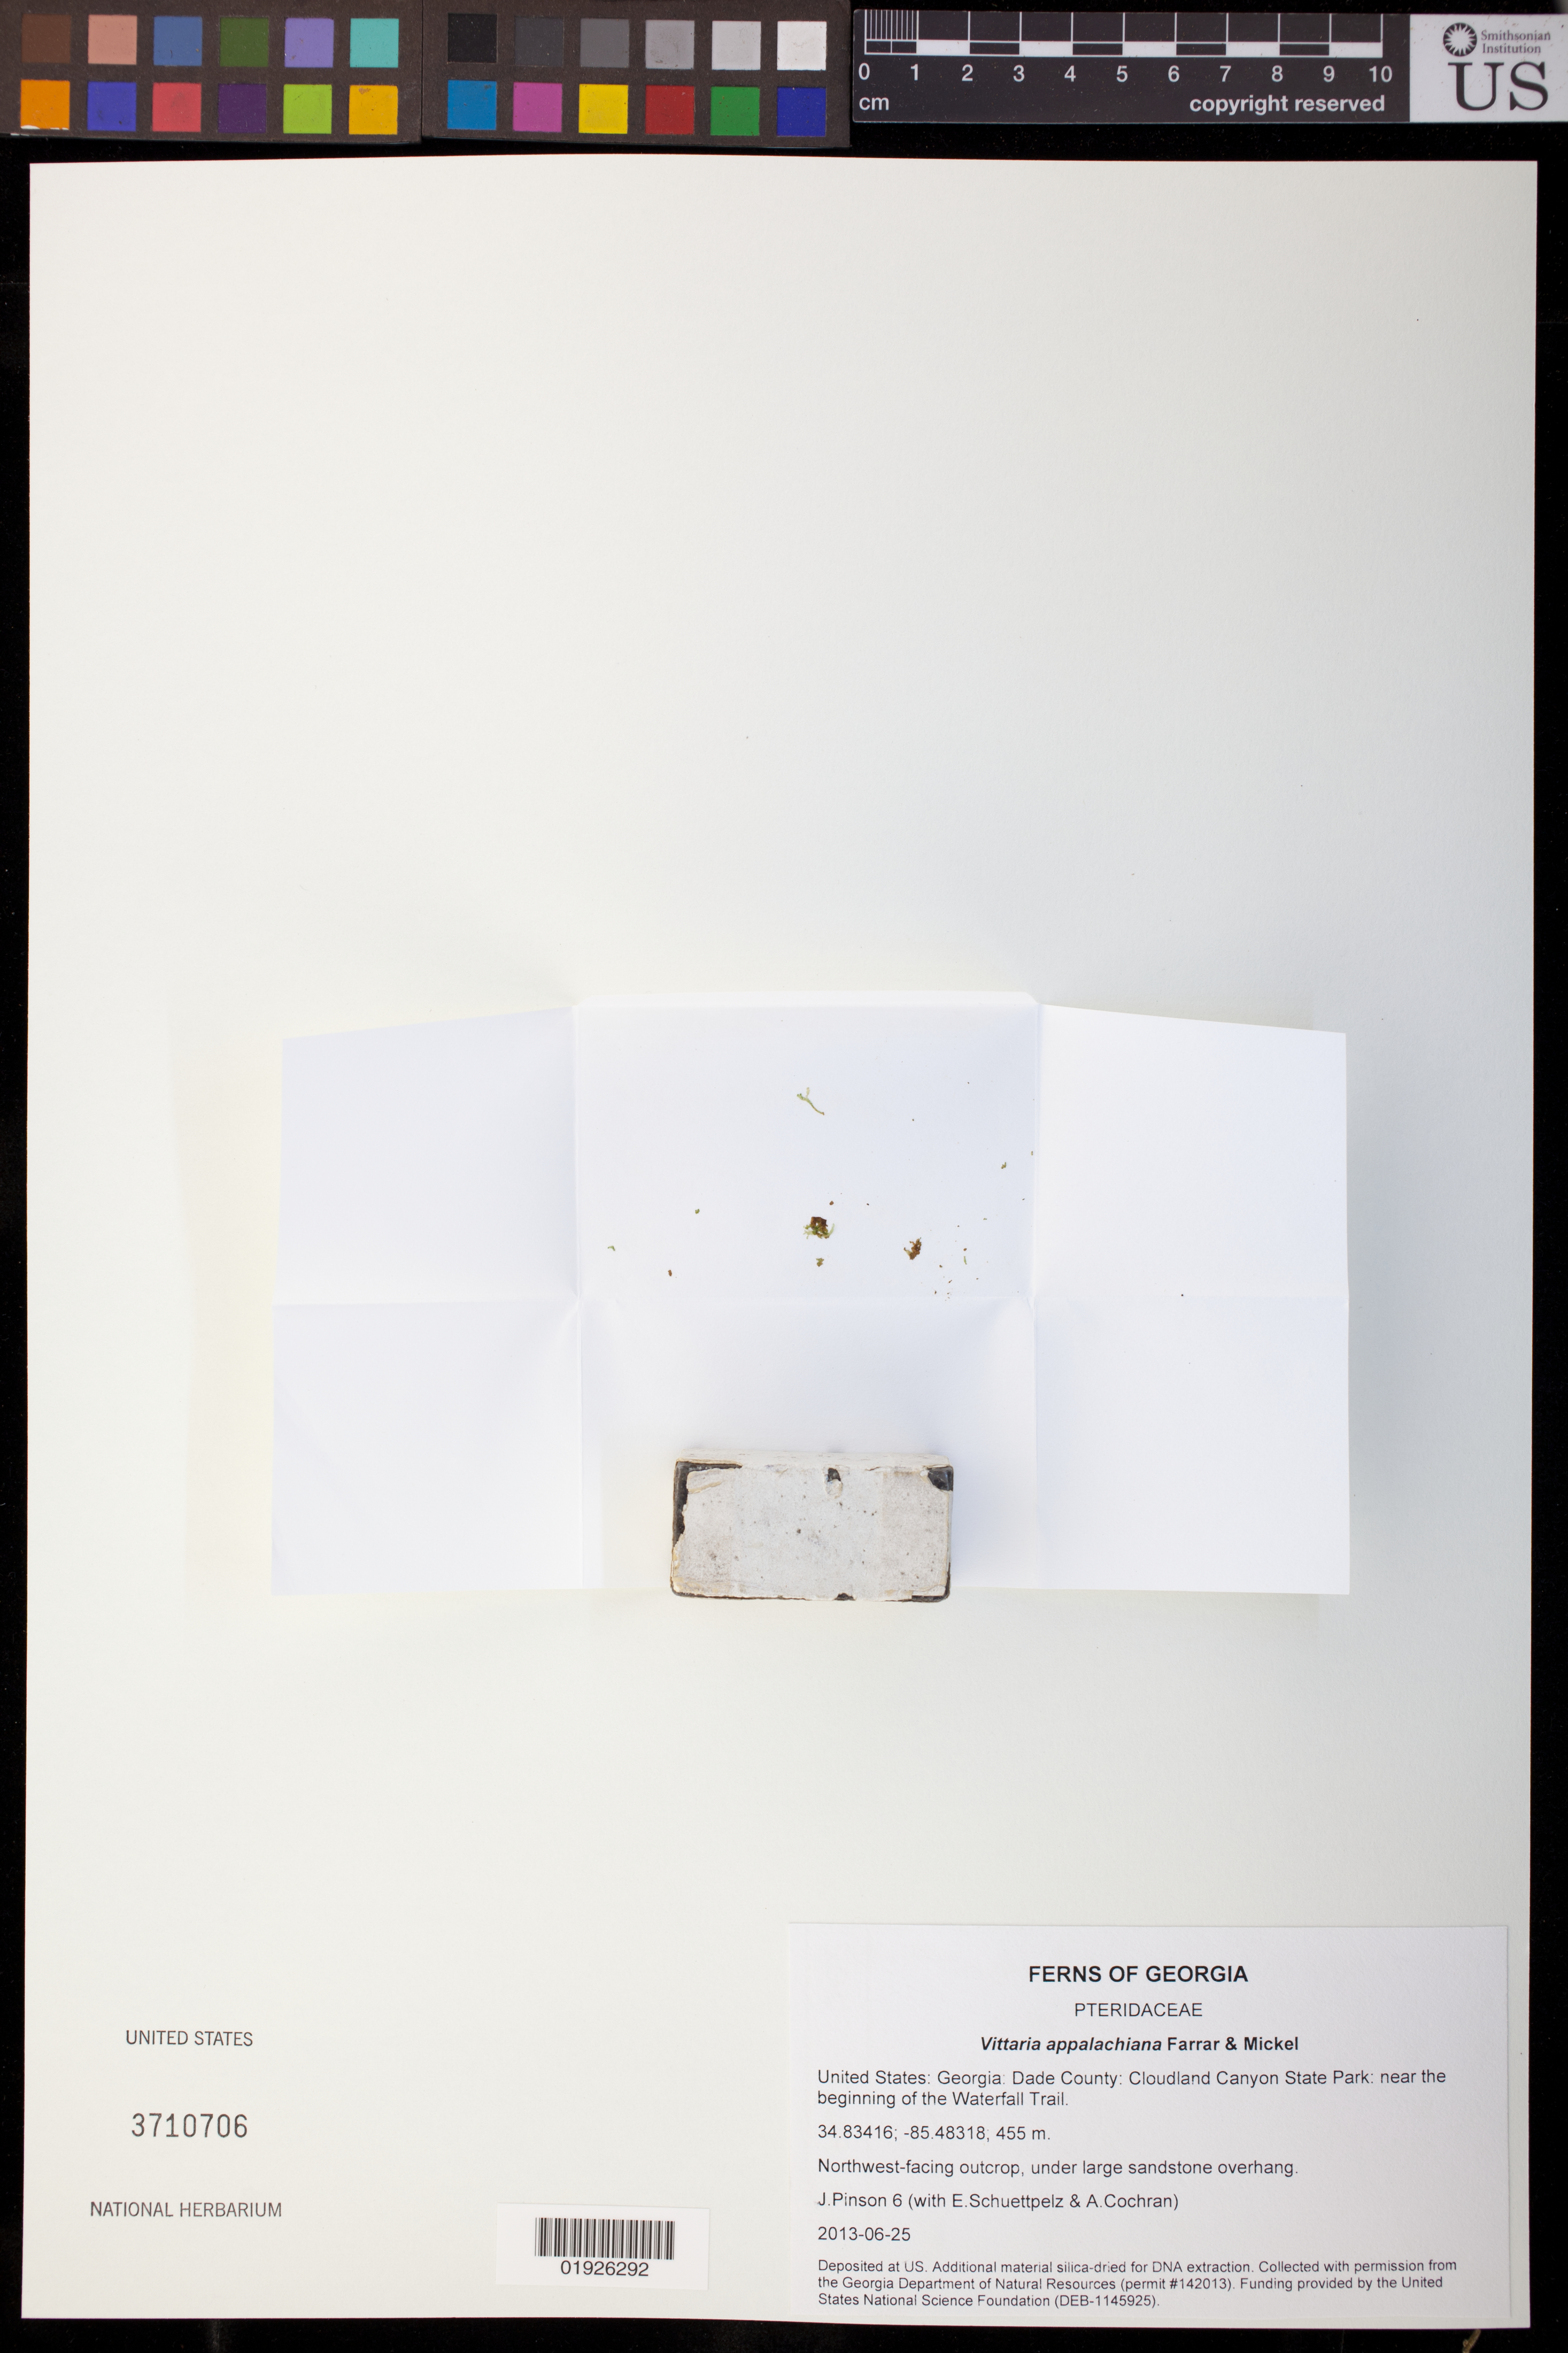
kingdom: Plantae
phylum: Tracheophyta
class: Polypodiopsida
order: Polypodiales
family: Pteridaceae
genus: Vittaria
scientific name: Vittaria appalachiana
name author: Farrar & Mickel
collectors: J. Pinson, E. Schuettpelz & A. Cochran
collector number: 6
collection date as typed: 2013-06-25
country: United States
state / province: Georgia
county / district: Dade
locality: Cloudland Canyon State Park: near the beginning of the Waterfall Trail.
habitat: Northwest-facing outcrop, under large sandstone overhang.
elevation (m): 455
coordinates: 34.83416, -85.48318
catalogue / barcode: US 3710706